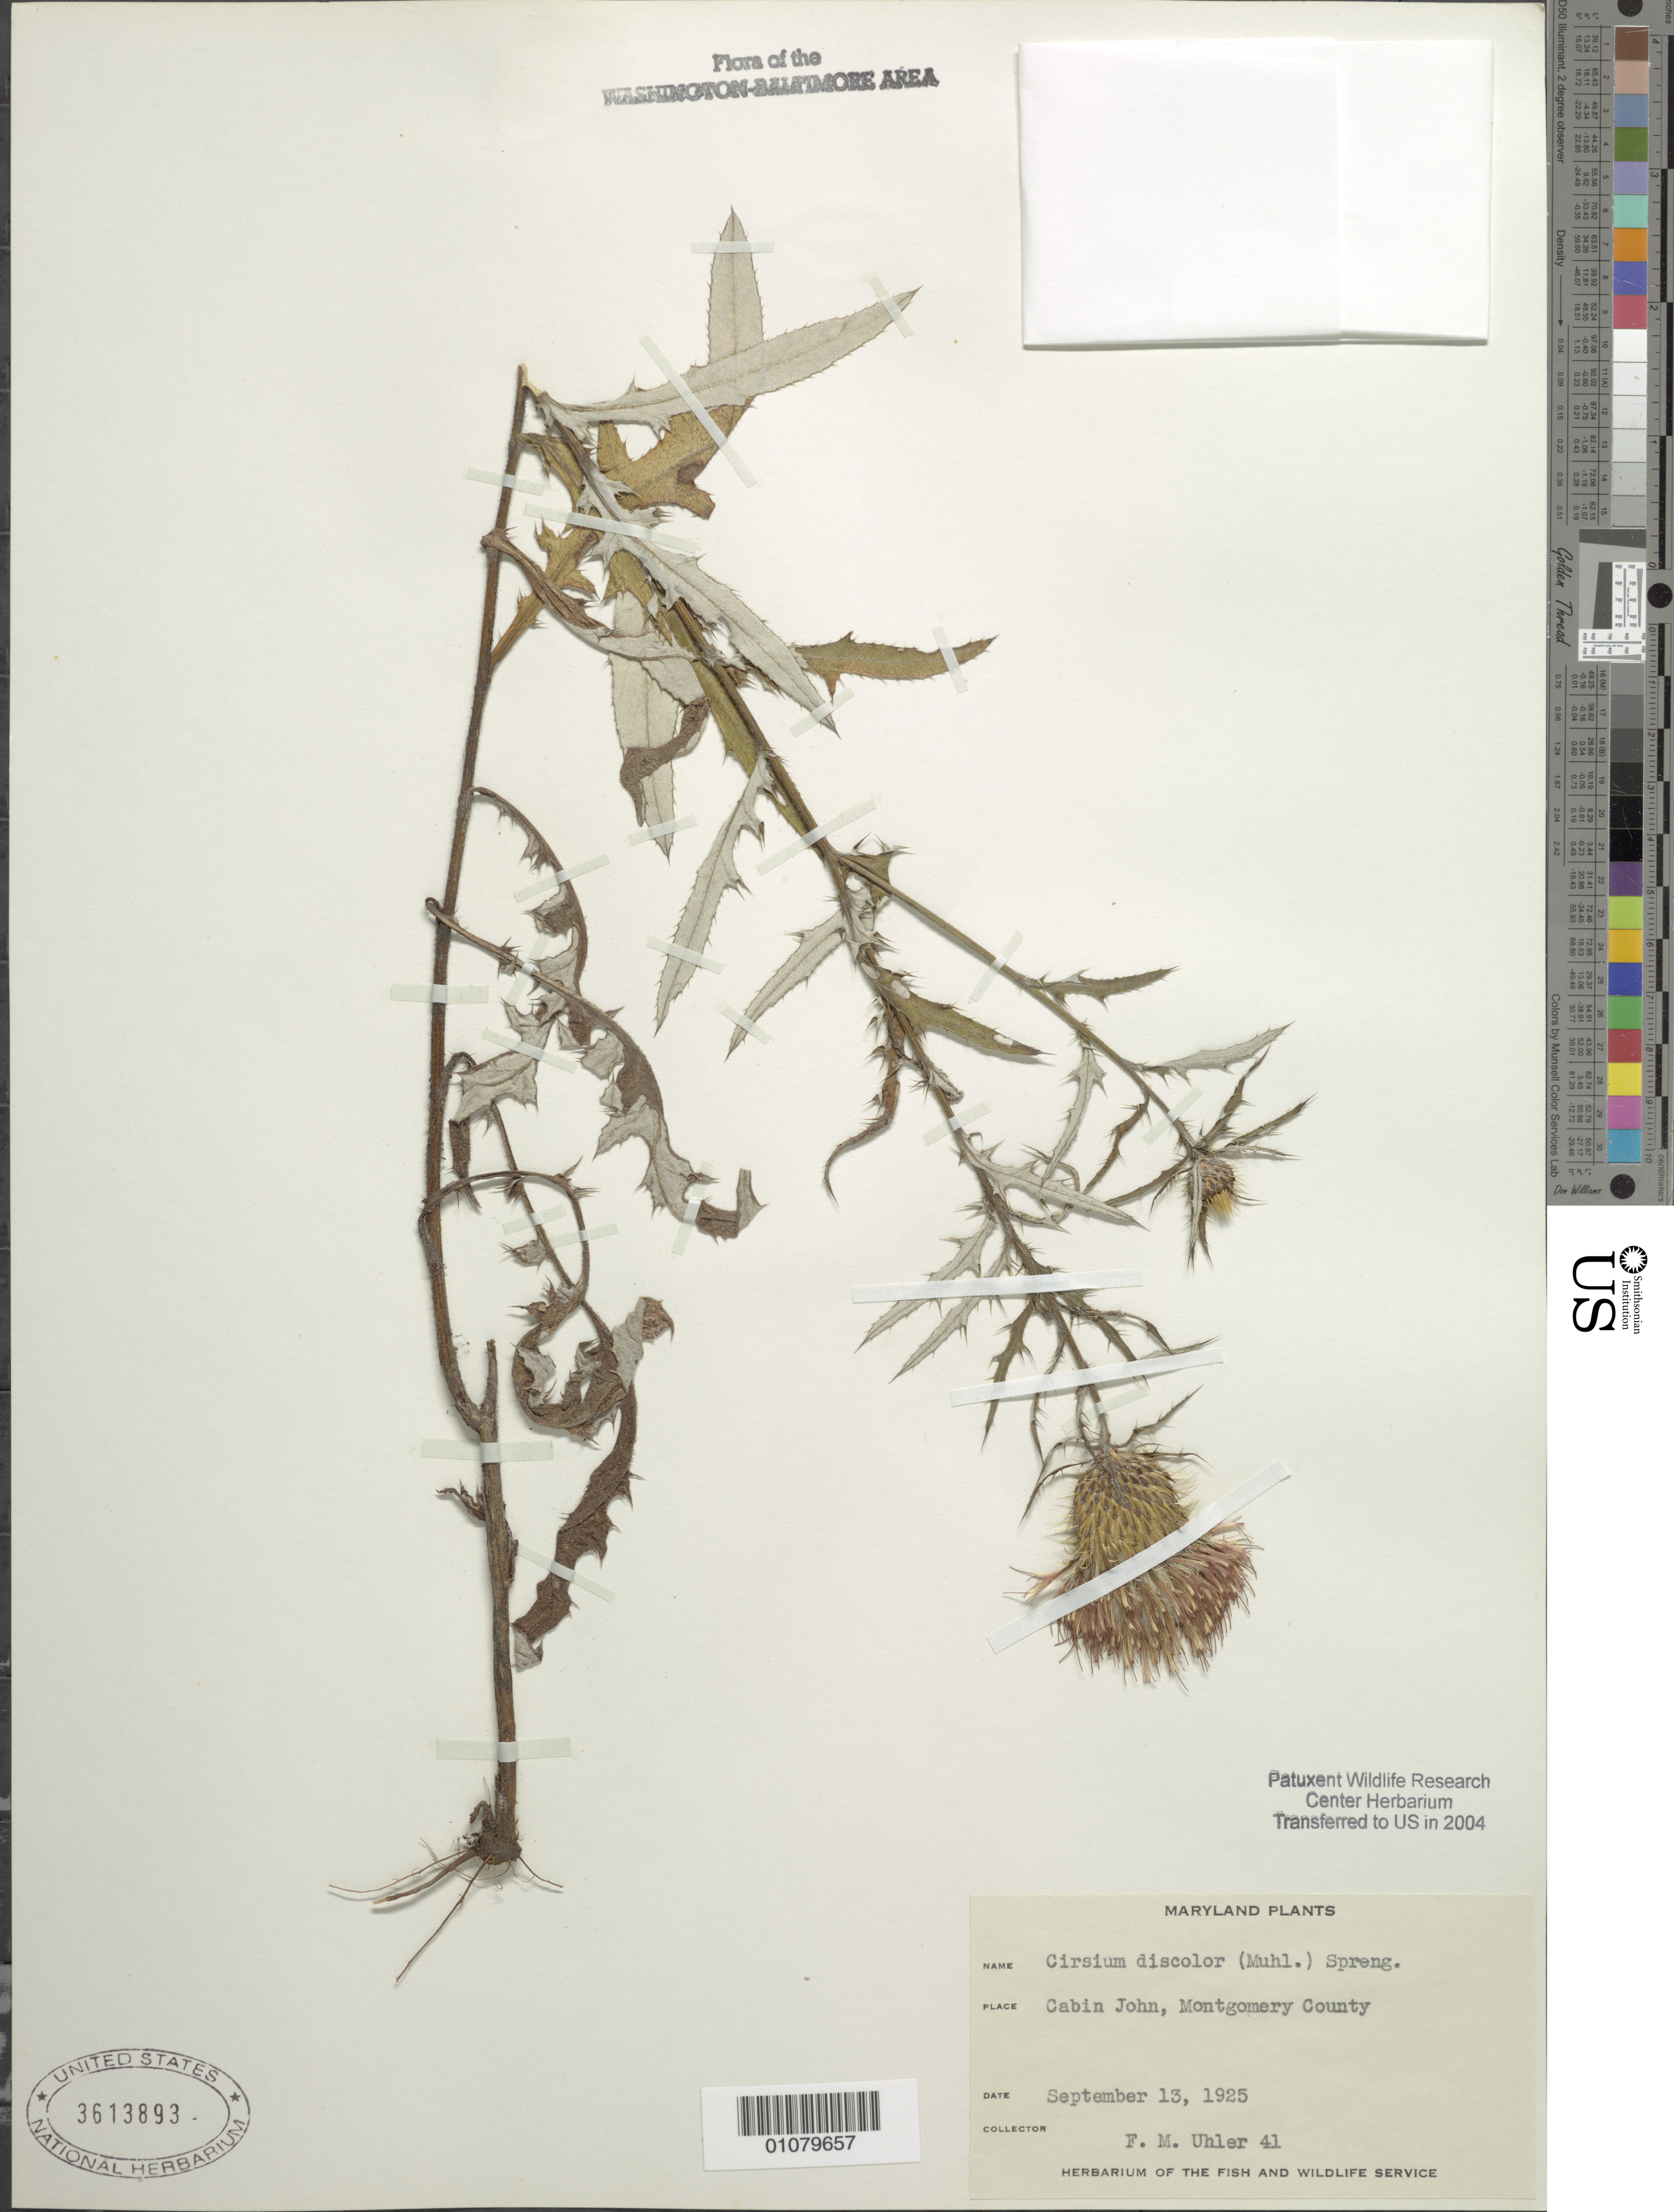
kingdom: Plantae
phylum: Tracheophyta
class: Magnoliopsida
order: Asterales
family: Asteraceae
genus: Cirsium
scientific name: Cirsium discolor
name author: (Muhl. ex Willd.) Spreng.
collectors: F. M. Uhler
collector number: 41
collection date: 1925-09-13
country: United States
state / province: Maryland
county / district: Montgomery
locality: Cabin John.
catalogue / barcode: US 3613893